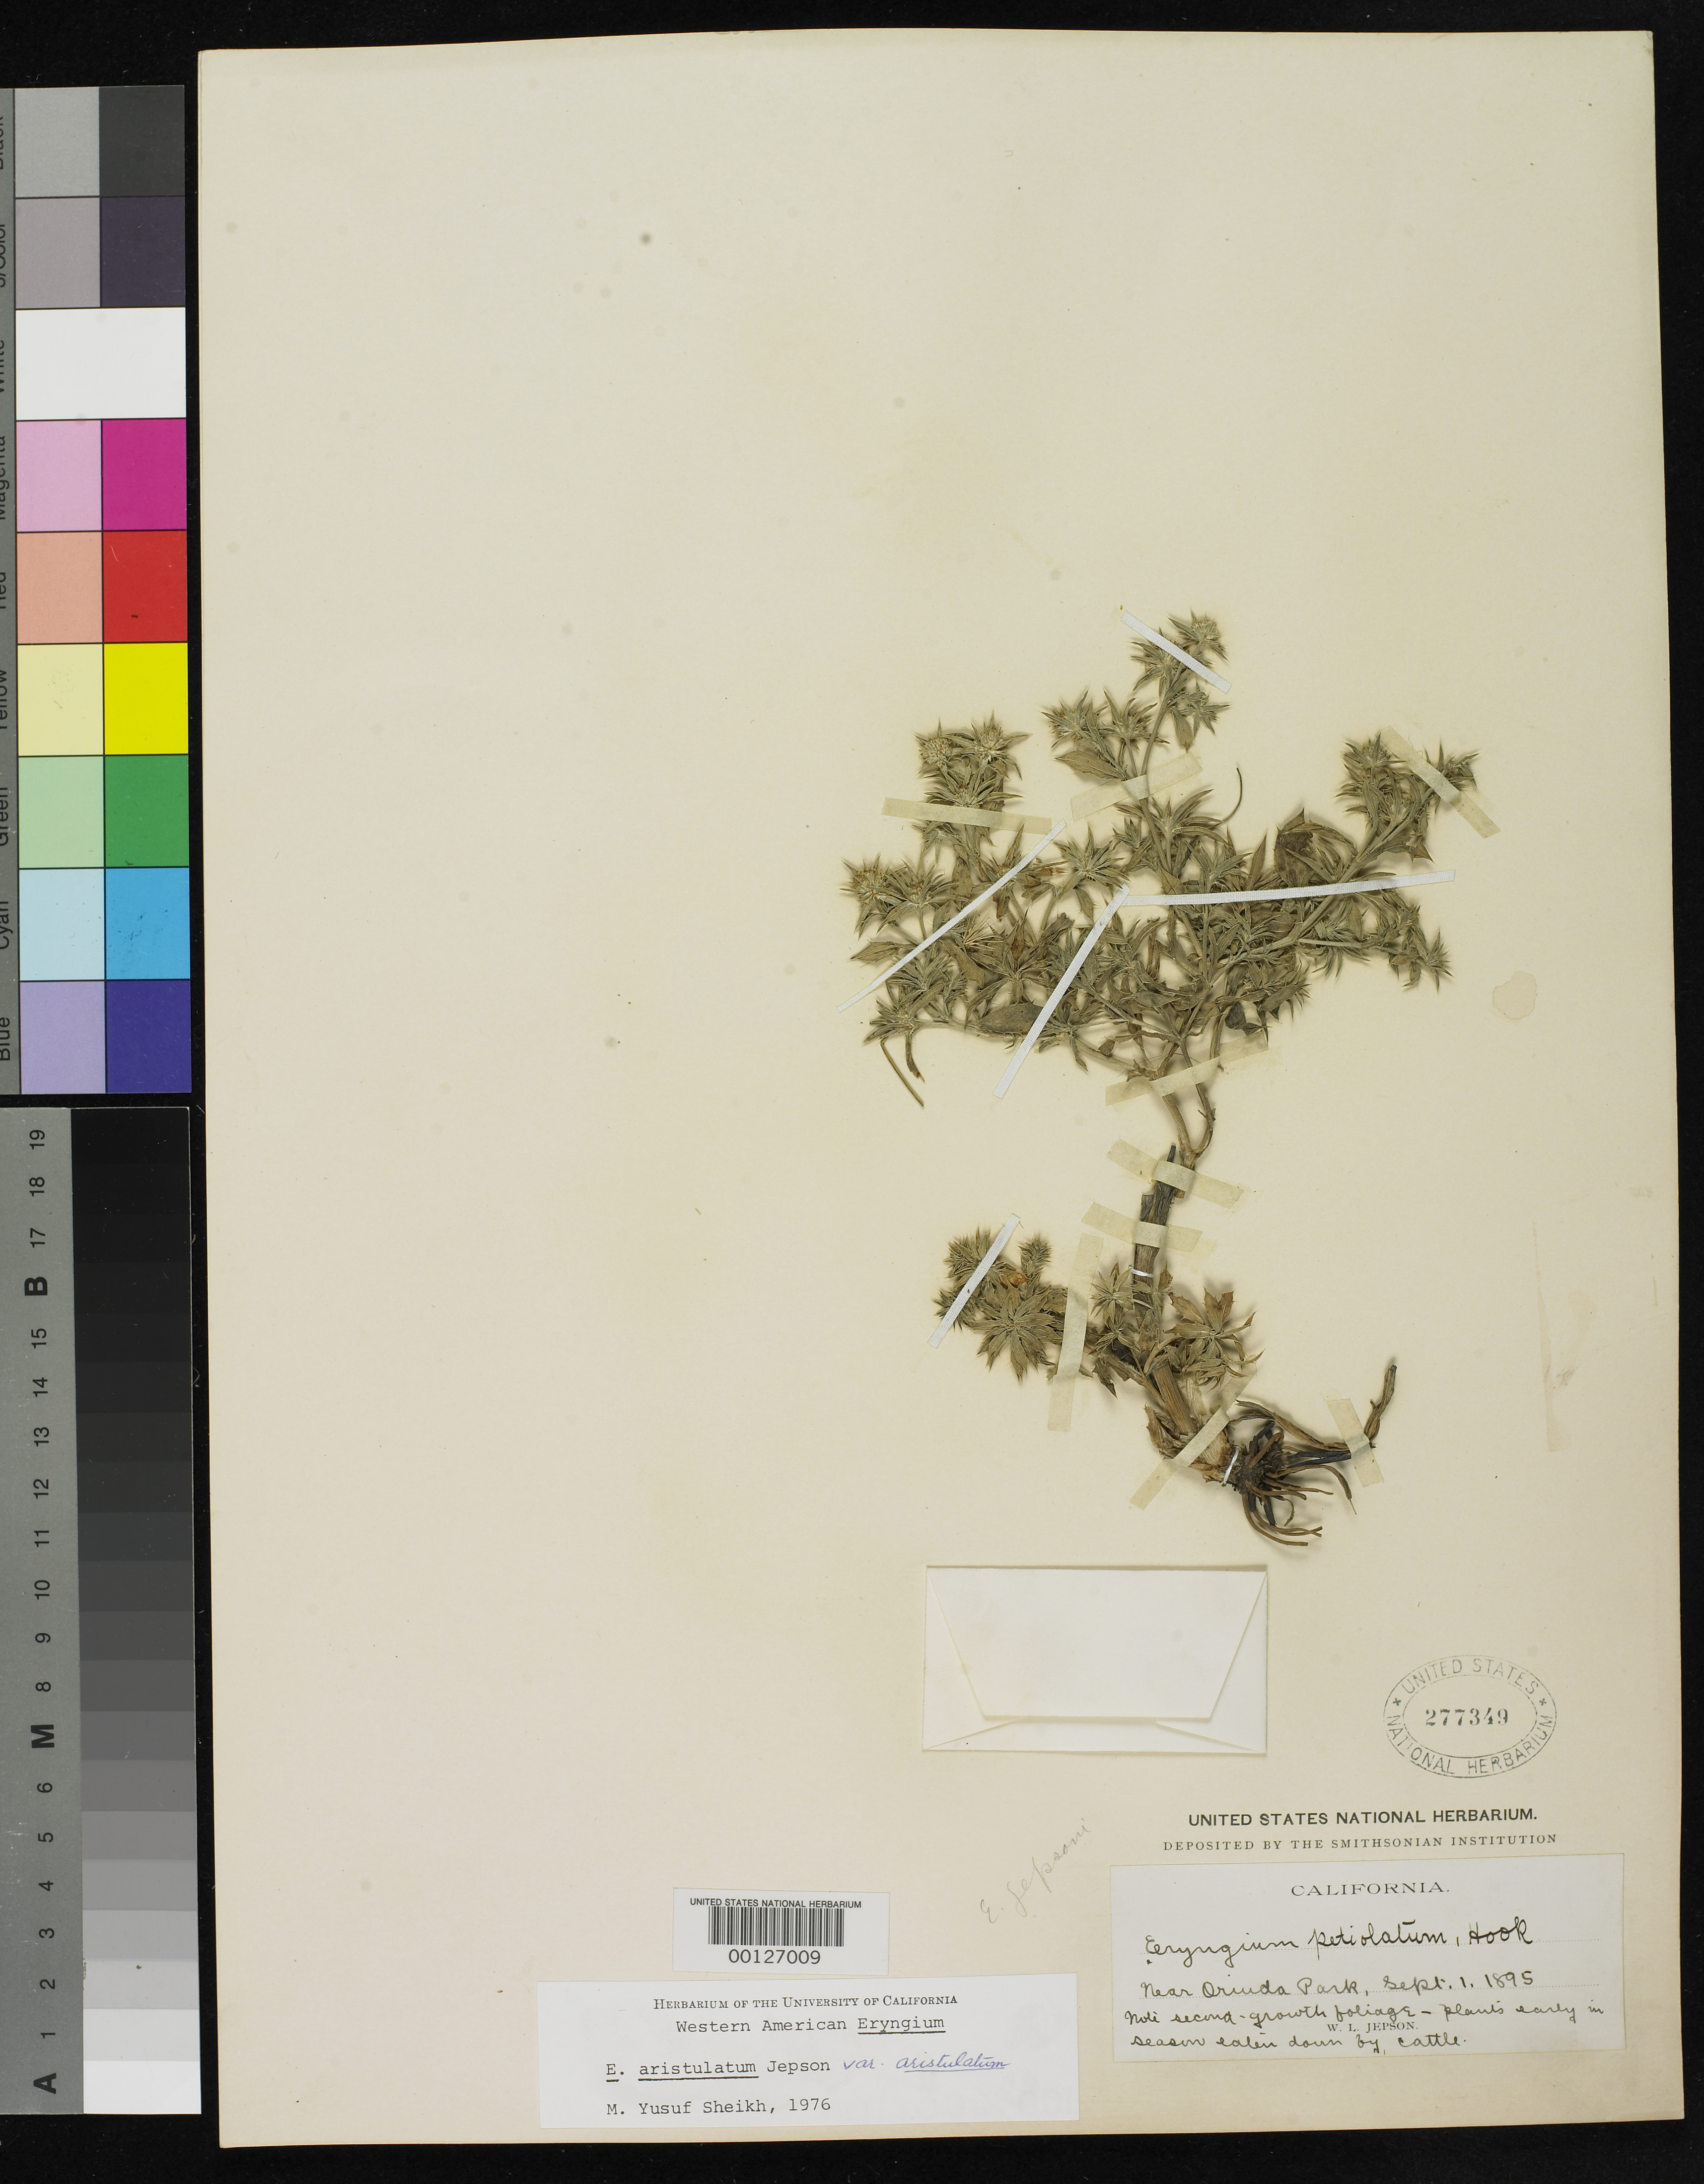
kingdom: Plantae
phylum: Tracheophyta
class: Magnoliopsida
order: Apiales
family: Apiaceae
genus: Eryngium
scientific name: Eryngium jepsonii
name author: J.M. Coult. & Rose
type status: Type Collection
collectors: W. L. Jepson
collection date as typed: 01 Sep 1895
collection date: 1895-09-01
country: United States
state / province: California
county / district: Contra Costa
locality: Near Orinda Park.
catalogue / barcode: US 277349